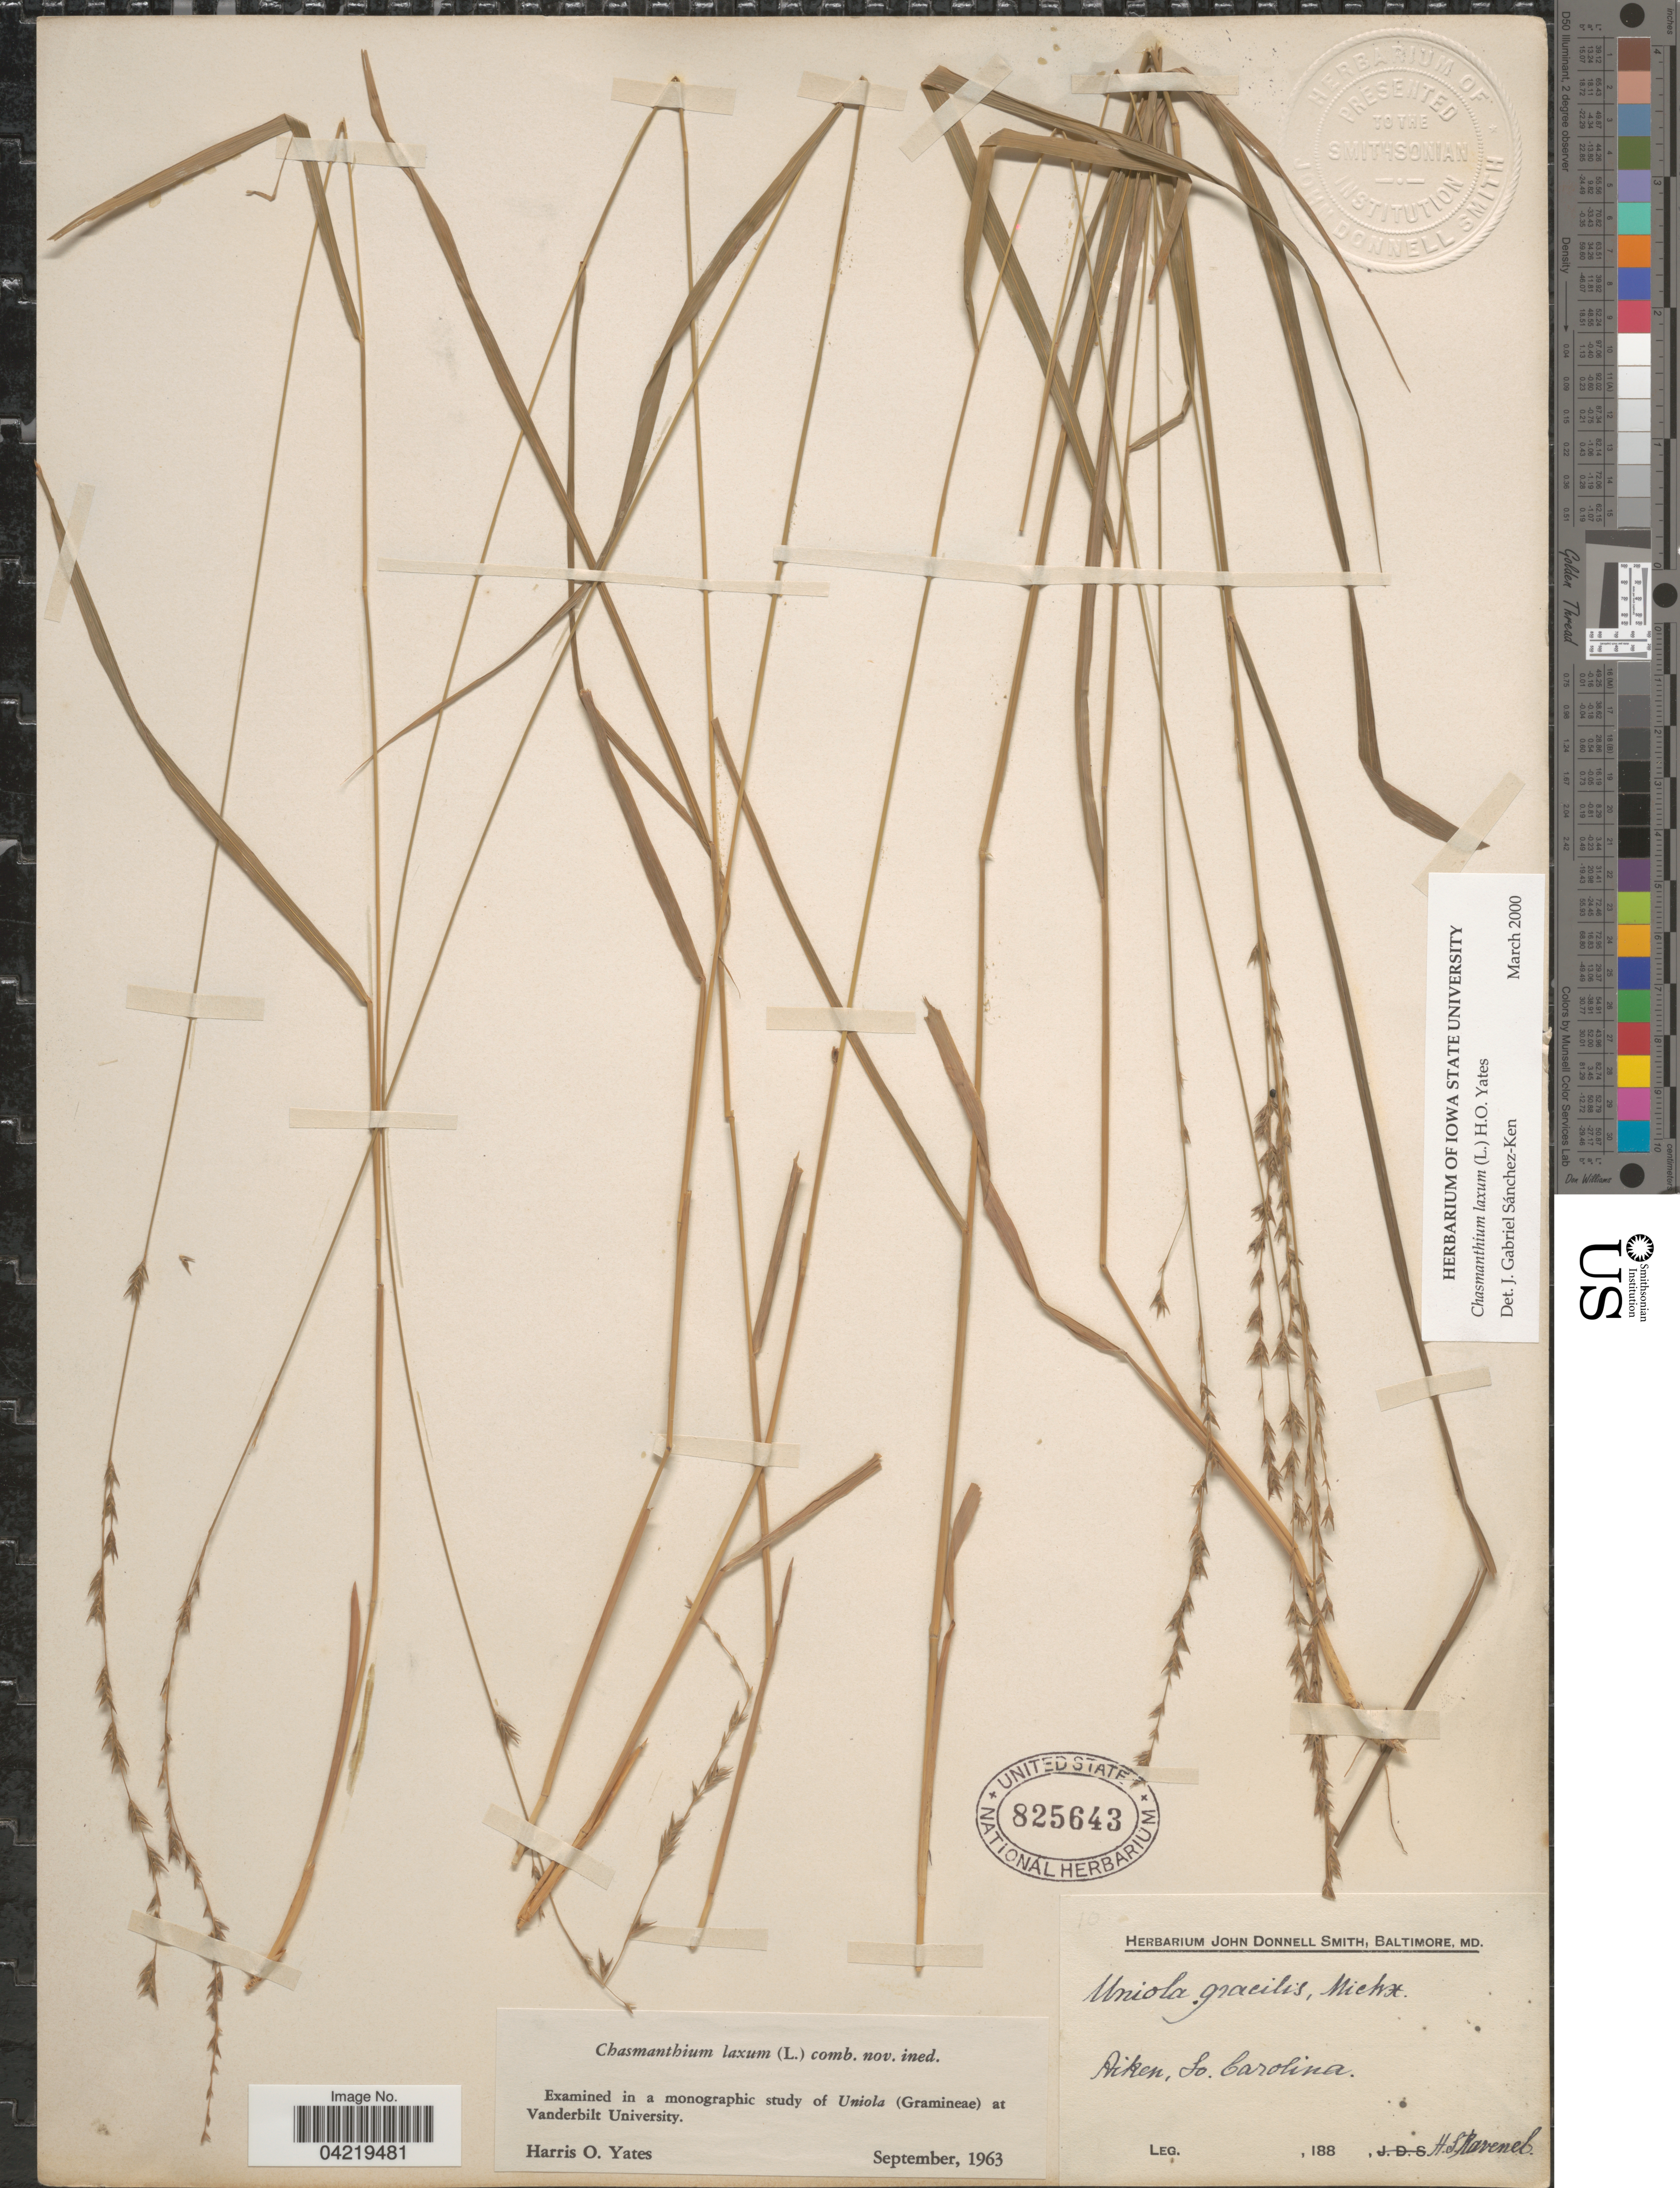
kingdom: Plantae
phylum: Tracheophyta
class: Liliopsida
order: Poales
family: Poaceae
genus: Chasmanthium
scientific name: Chasmanthium laxum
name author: (L.) H.O. Yates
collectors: H. Ravenel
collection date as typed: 188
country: United States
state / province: South Carolina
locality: Aiken.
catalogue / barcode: US 825643